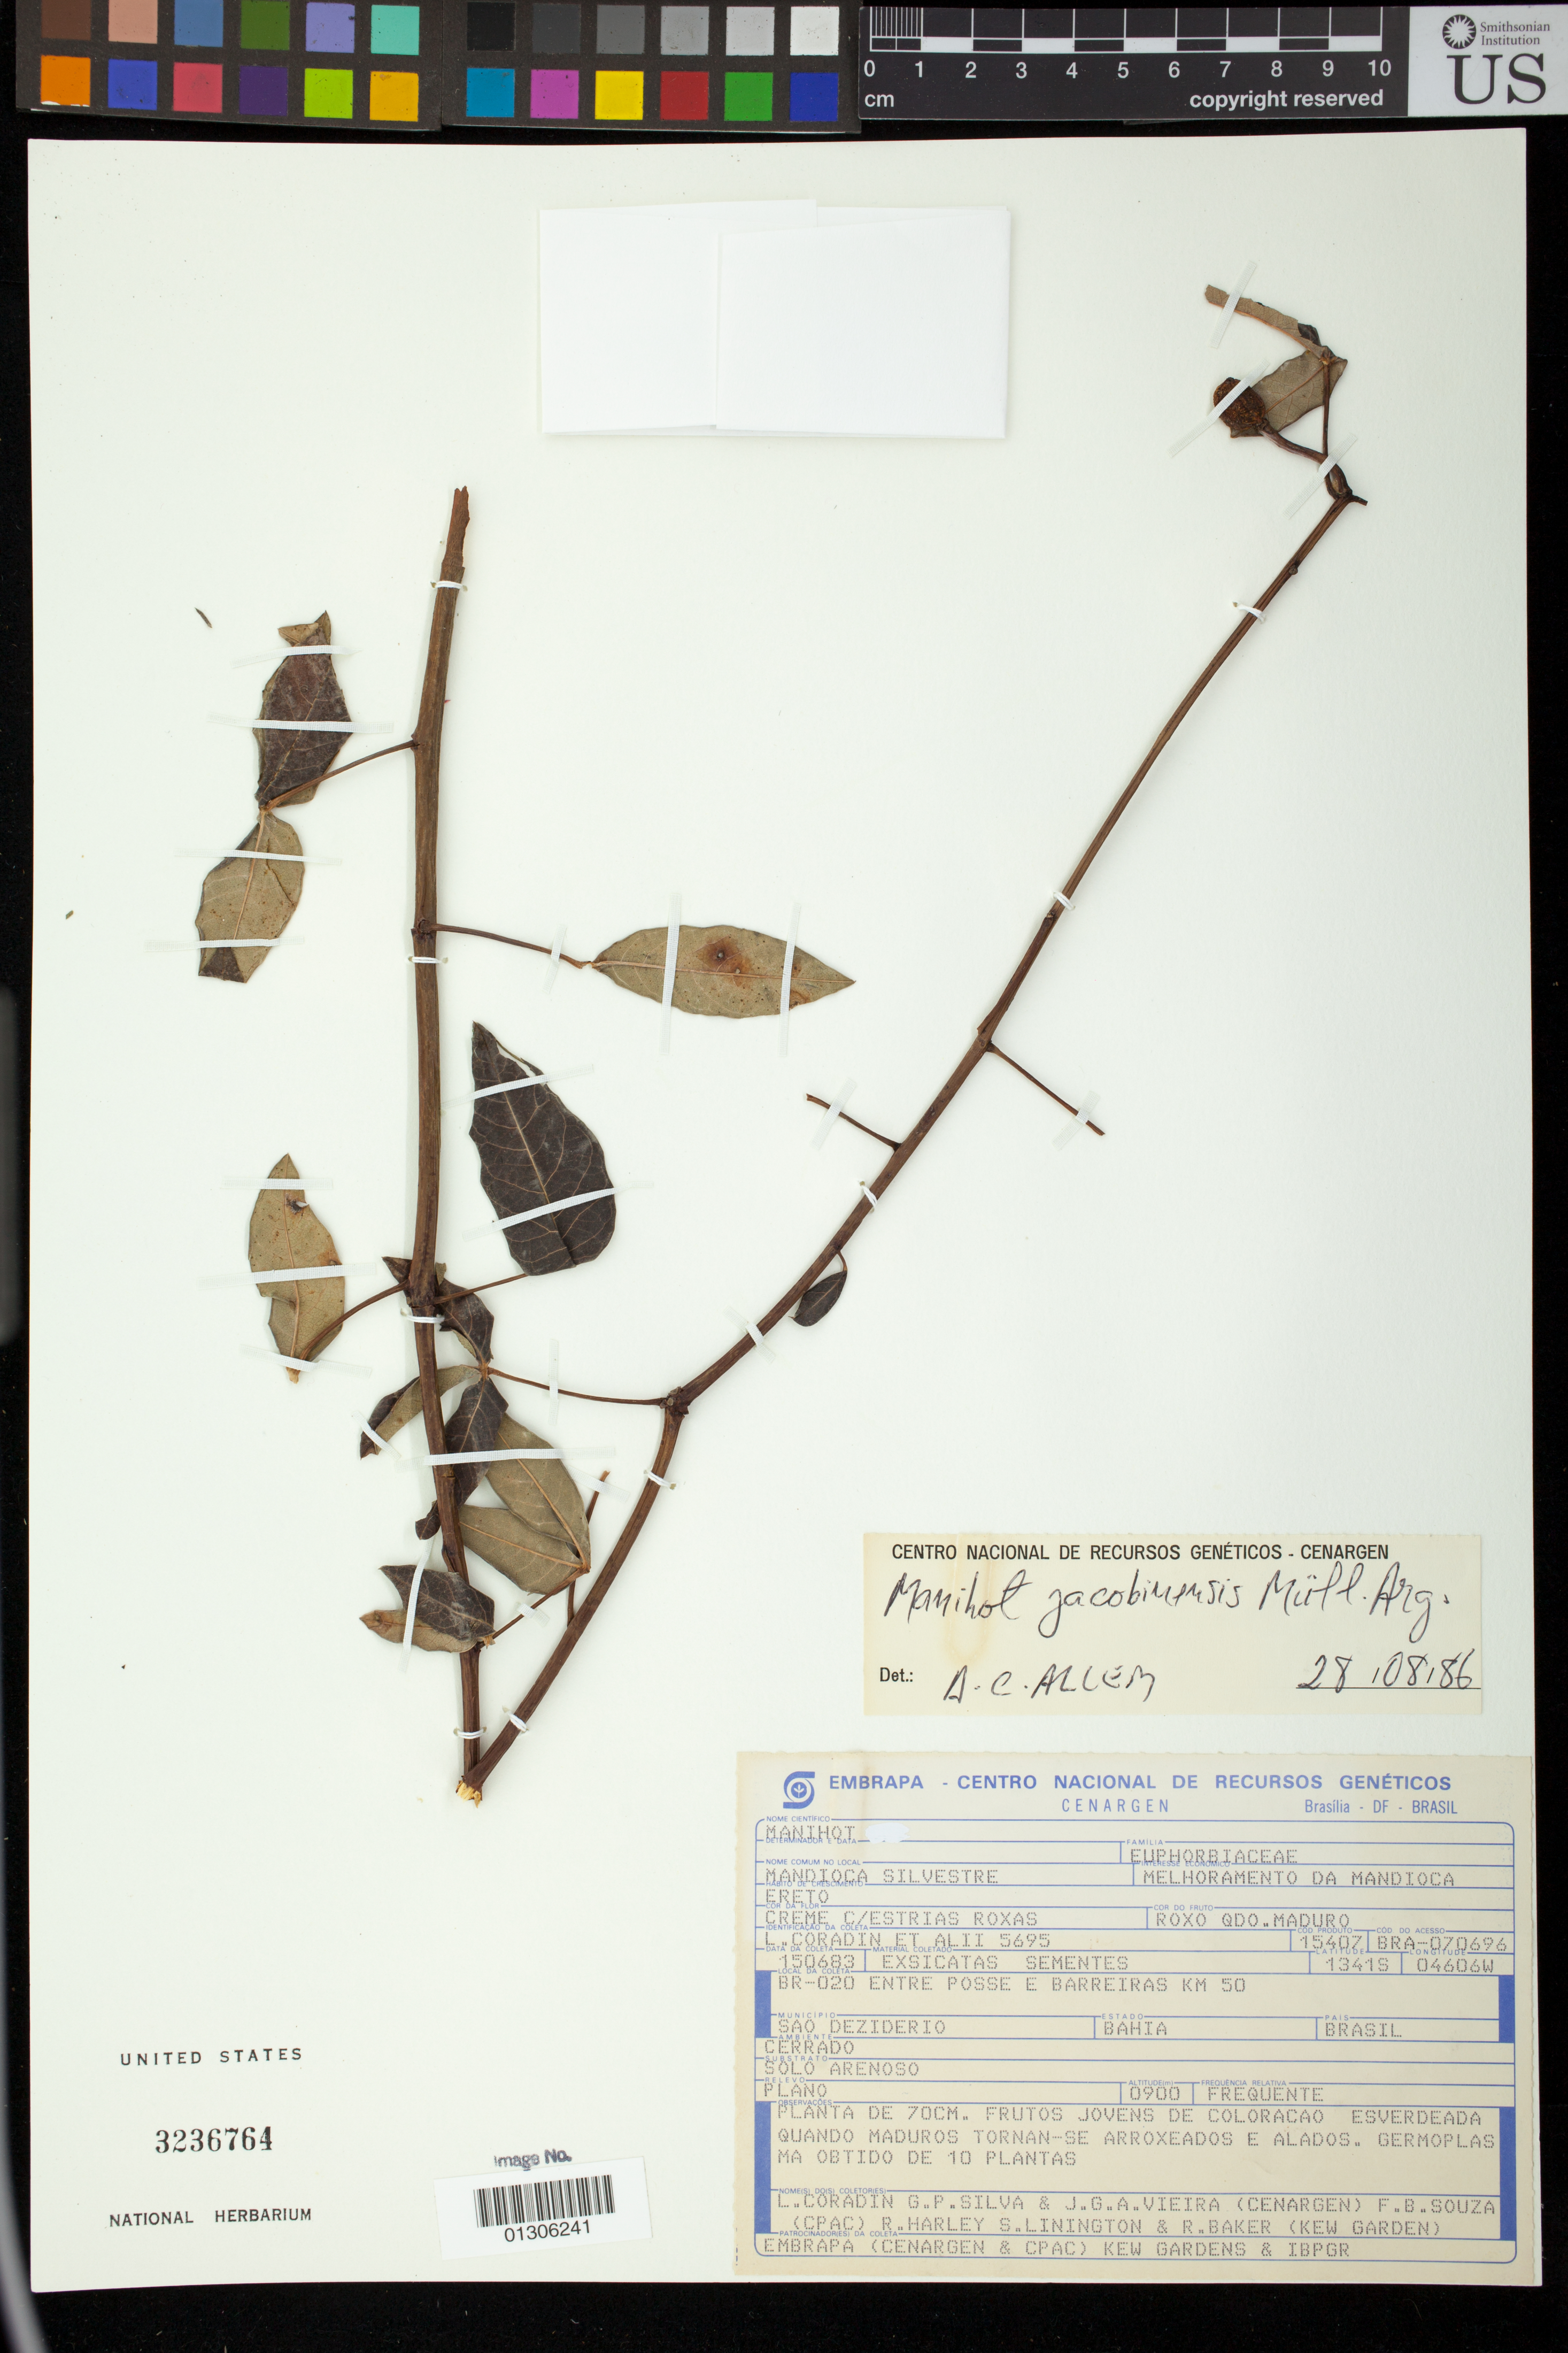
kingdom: Plantae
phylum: Tracheophyta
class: Magnoliopsida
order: Malpighiales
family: Euphorbiaceae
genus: Manihot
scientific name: Manihot violacea subsp. jacobinensis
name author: (Müll. Arg.) Allen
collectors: L. Coradin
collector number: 5695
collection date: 1983-06-15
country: Brazil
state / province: Bahia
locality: Sao Deziderio (Sao Desiderio)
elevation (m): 900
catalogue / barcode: US 3236764